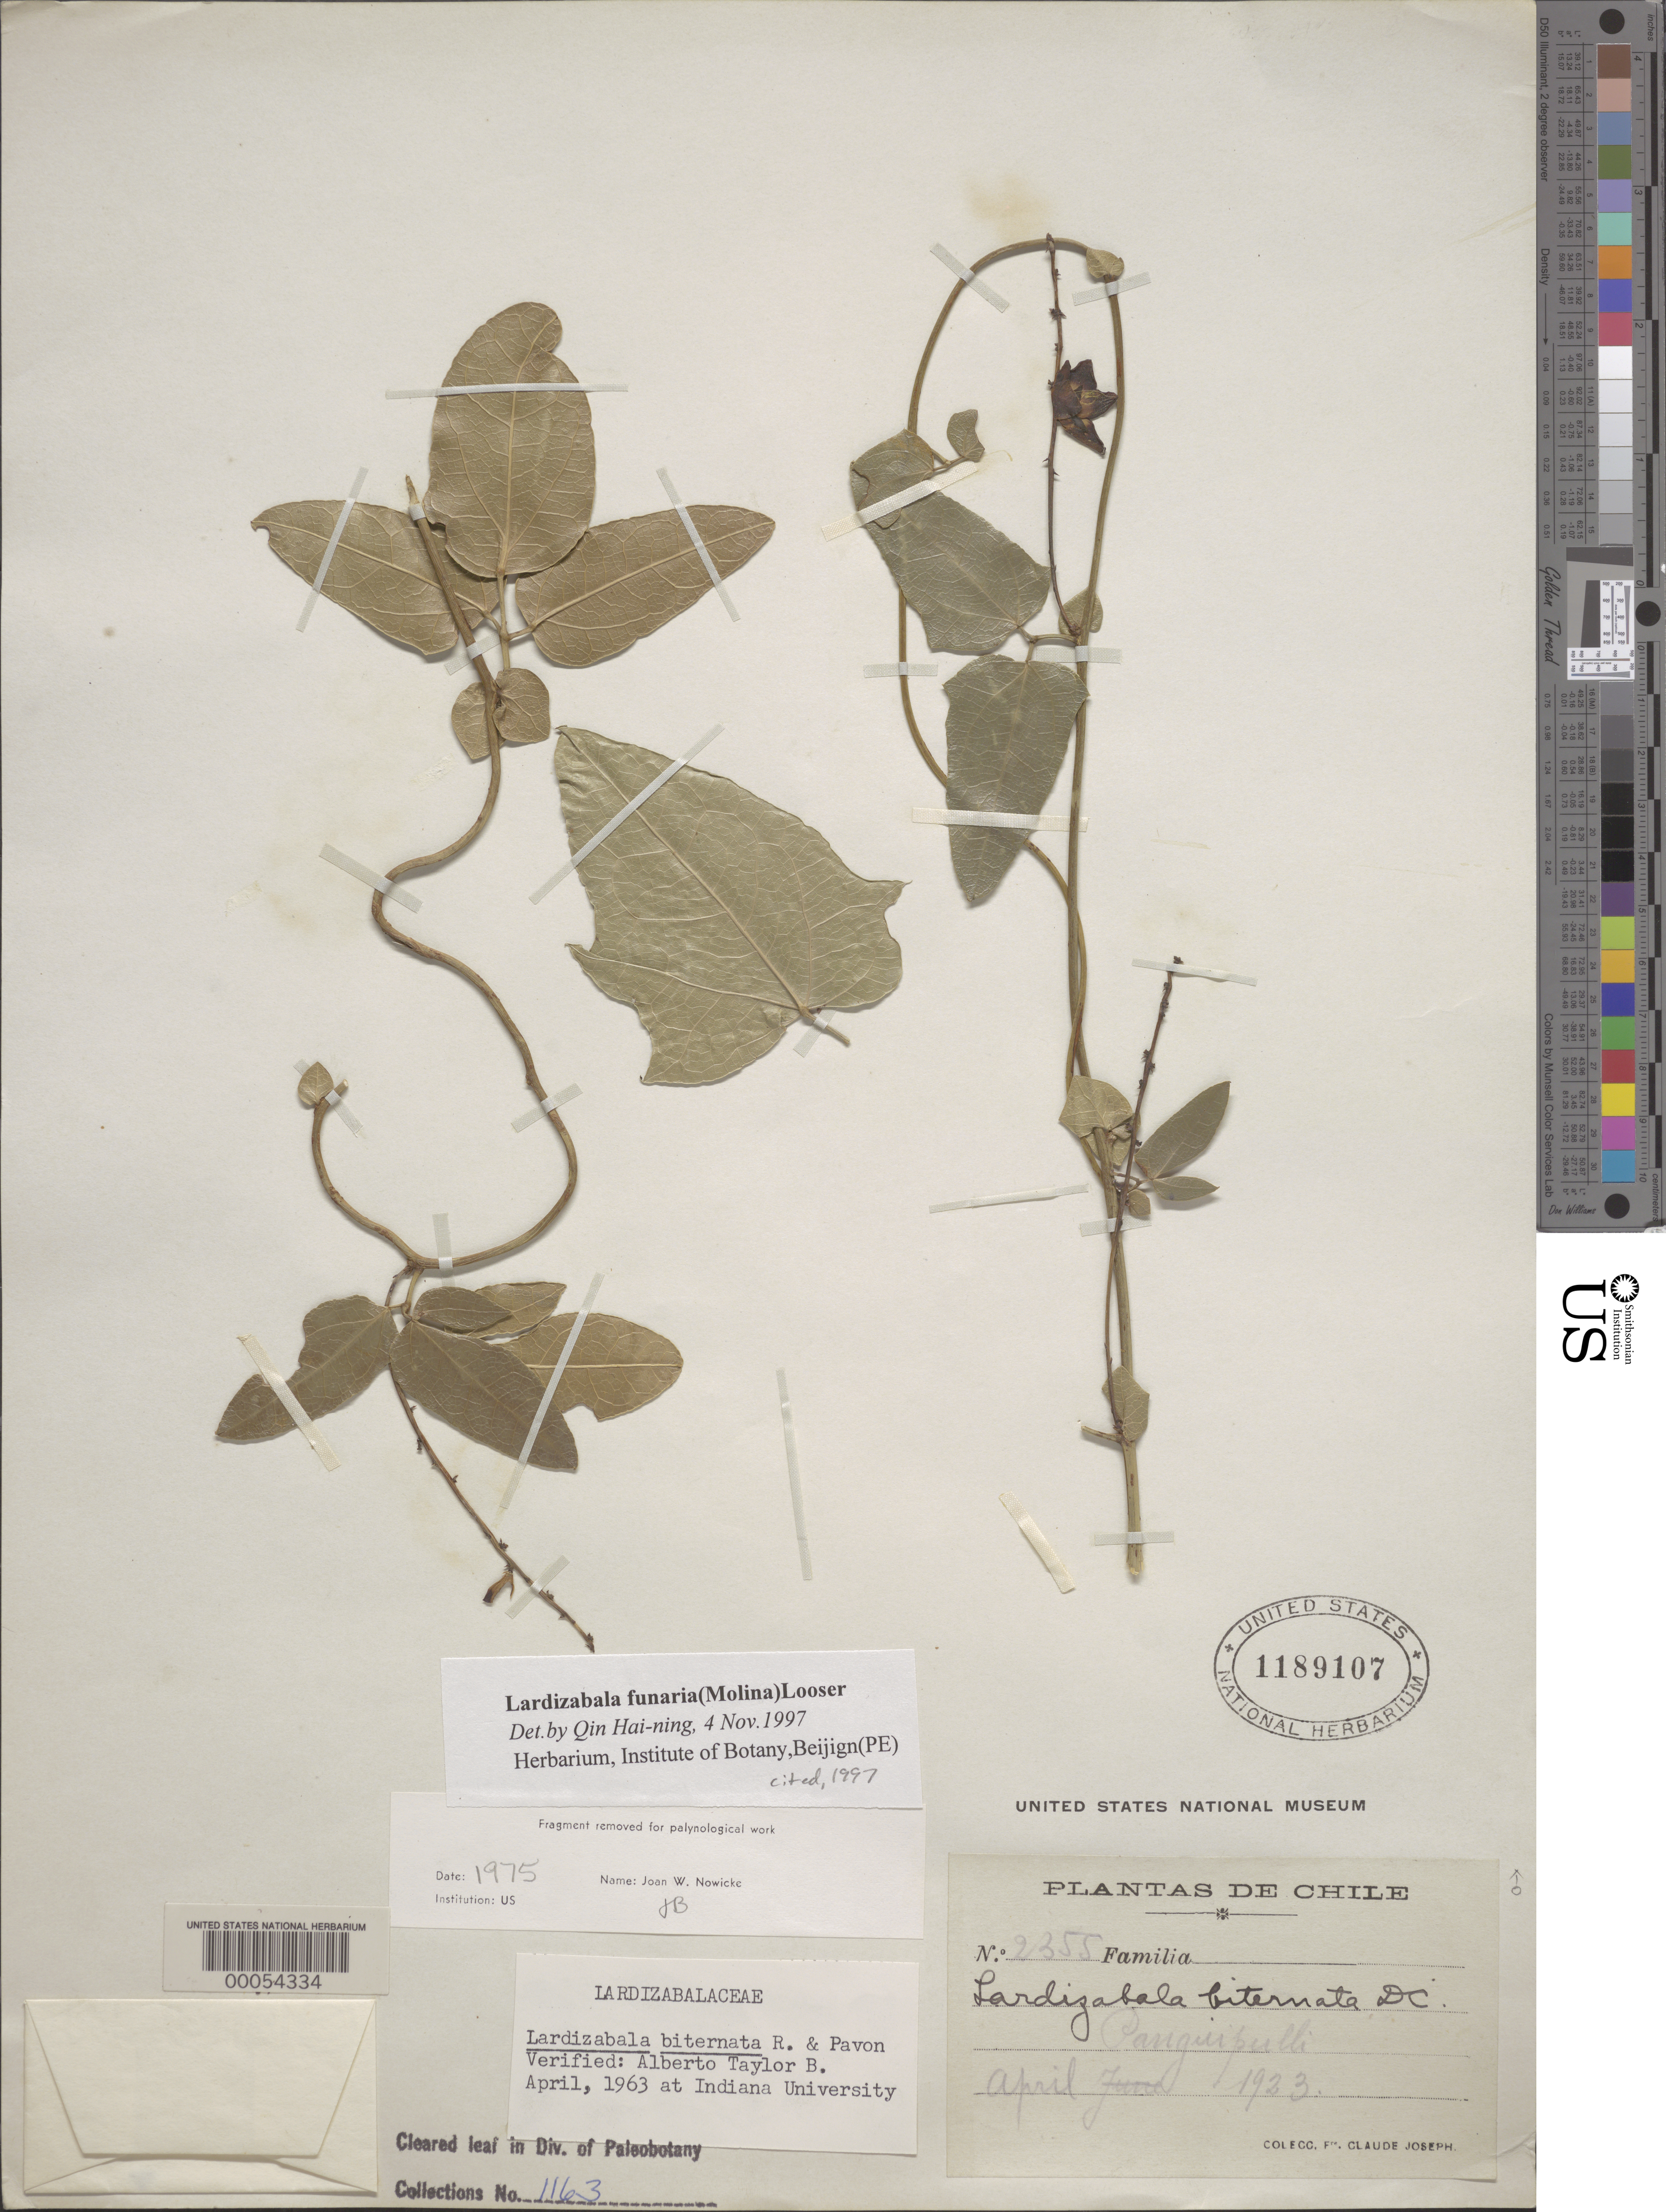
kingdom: Plantae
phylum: Tracheophyta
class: Magnoliopsida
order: Ranunculales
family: Lardizabalaceae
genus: Lardizabala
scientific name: Lardizabala funaria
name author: (Molina) Looser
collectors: Bro. Claude-Joseph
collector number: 2355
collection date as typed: Apr 1923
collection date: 1923-04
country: Chile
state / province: Los Lagos (X)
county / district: Valdivia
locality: Panguipulli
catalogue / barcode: US 1189107